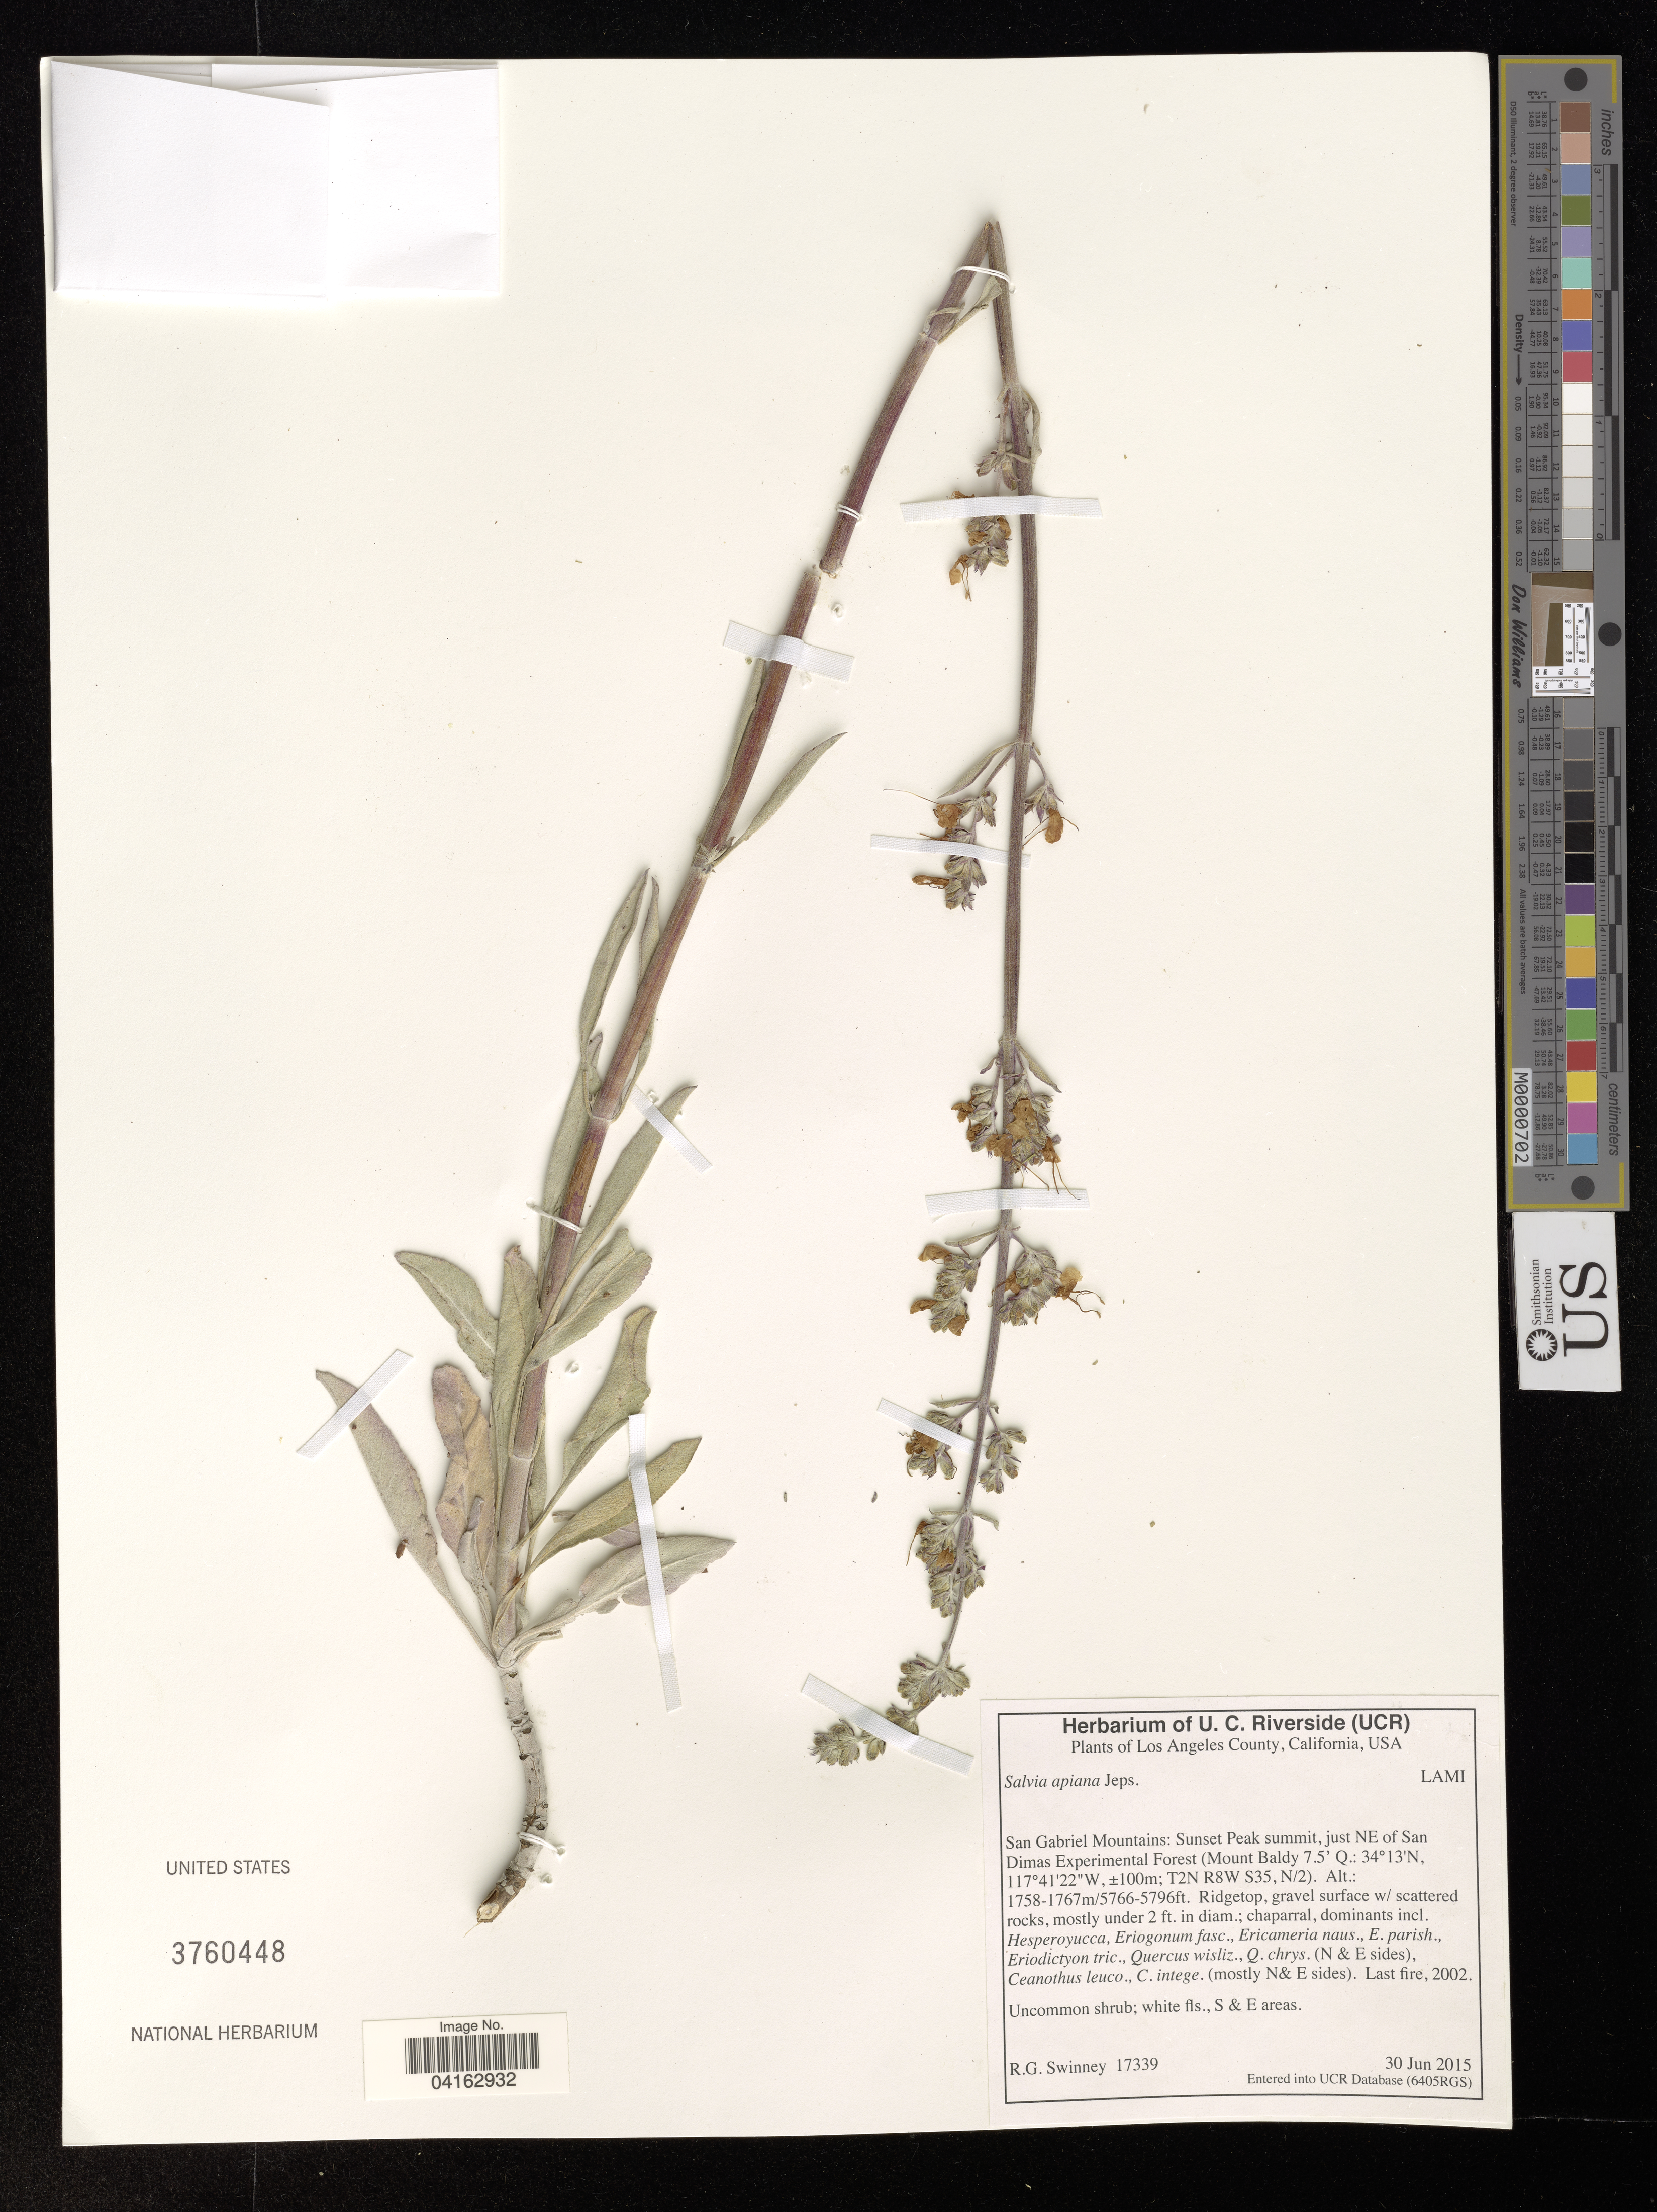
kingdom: Plantae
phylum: Tracheophyta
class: Magnoliopsida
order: Lamiales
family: Lamiaceae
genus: Salvia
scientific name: Salvia apiana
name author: Jeps.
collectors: R. Swinney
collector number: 17339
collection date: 2015-06-30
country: United States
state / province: California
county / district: Los Angeles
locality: Los Angeles County. San Gabriel Mountains: Sunset Peak summit, just NE of San Dimas Experimental Forest (Mount Baldy 7.5' Q.).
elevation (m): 1758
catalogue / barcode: US 3760448